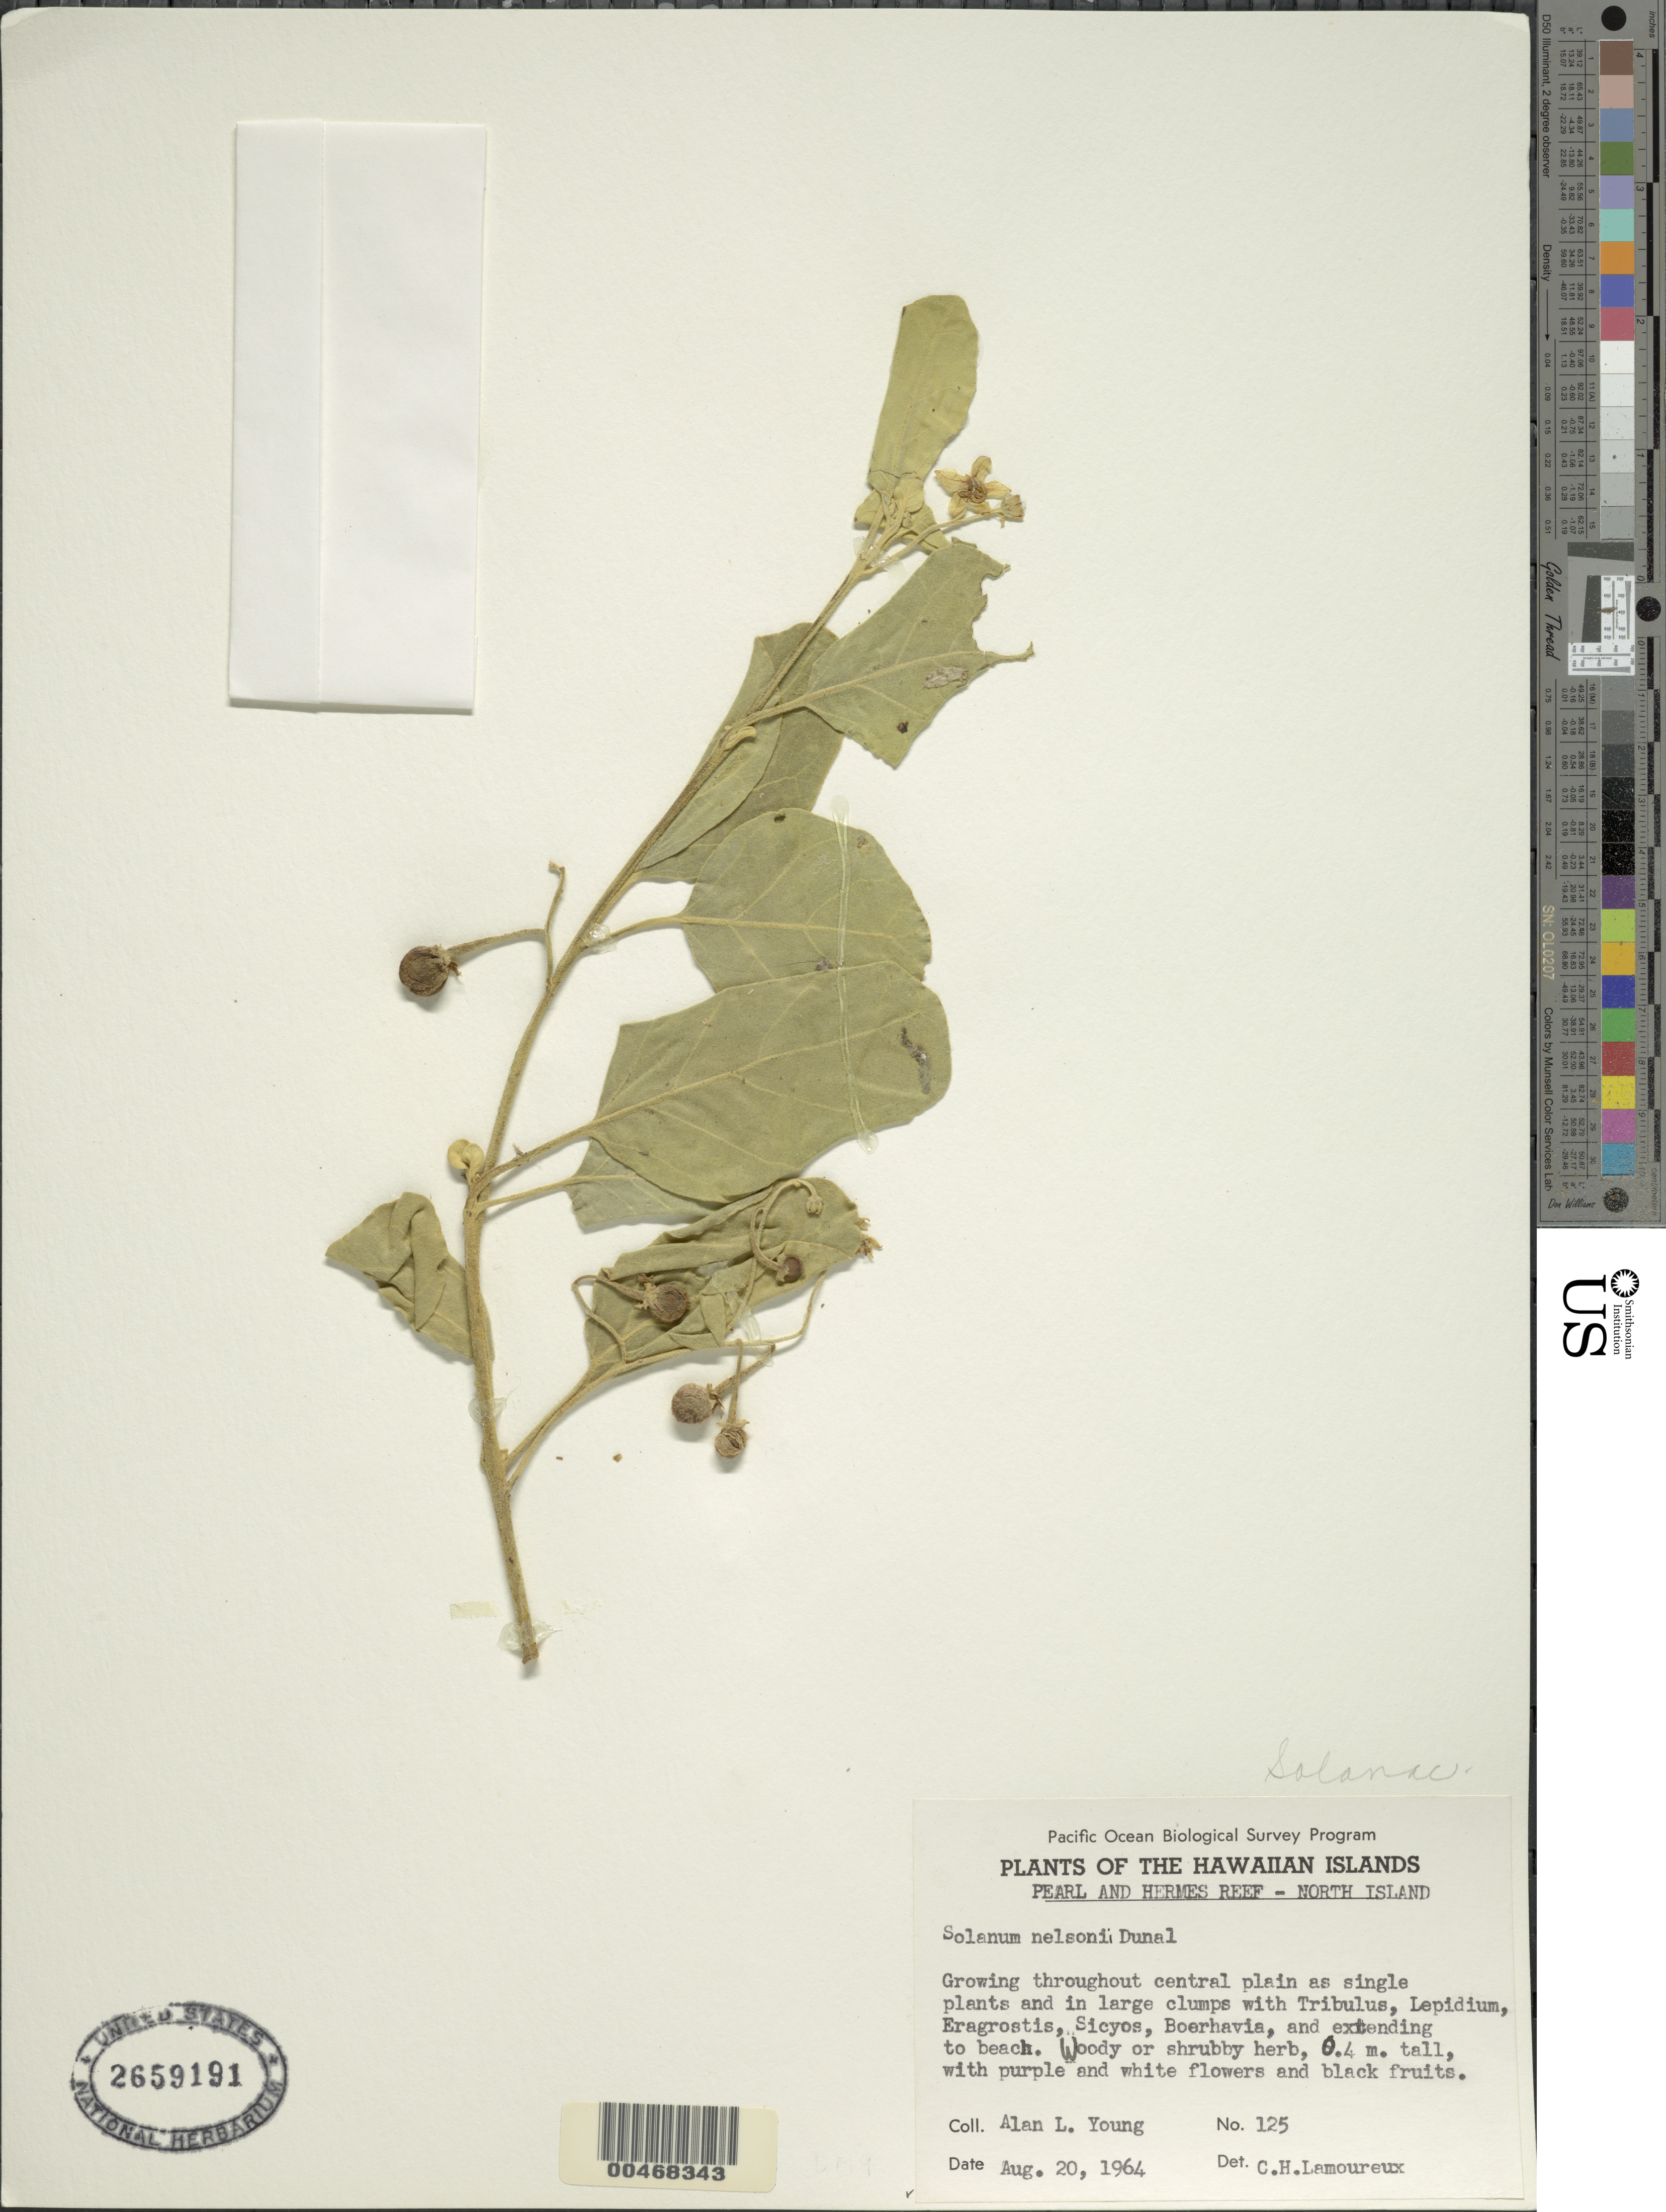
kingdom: Plantae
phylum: Tracheophyta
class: Magnoliopsida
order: Solanales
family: Solanaceae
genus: Solanum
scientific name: Solanum nelsonii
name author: Dunal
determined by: Knapp, S. D.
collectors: A. Young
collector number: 125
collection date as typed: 20 Aug 1964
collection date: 1964-08-20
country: United States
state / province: Hawaii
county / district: Honolulu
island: Pearl and Hermes Atoll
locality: North Islet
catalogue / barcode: US 2659191